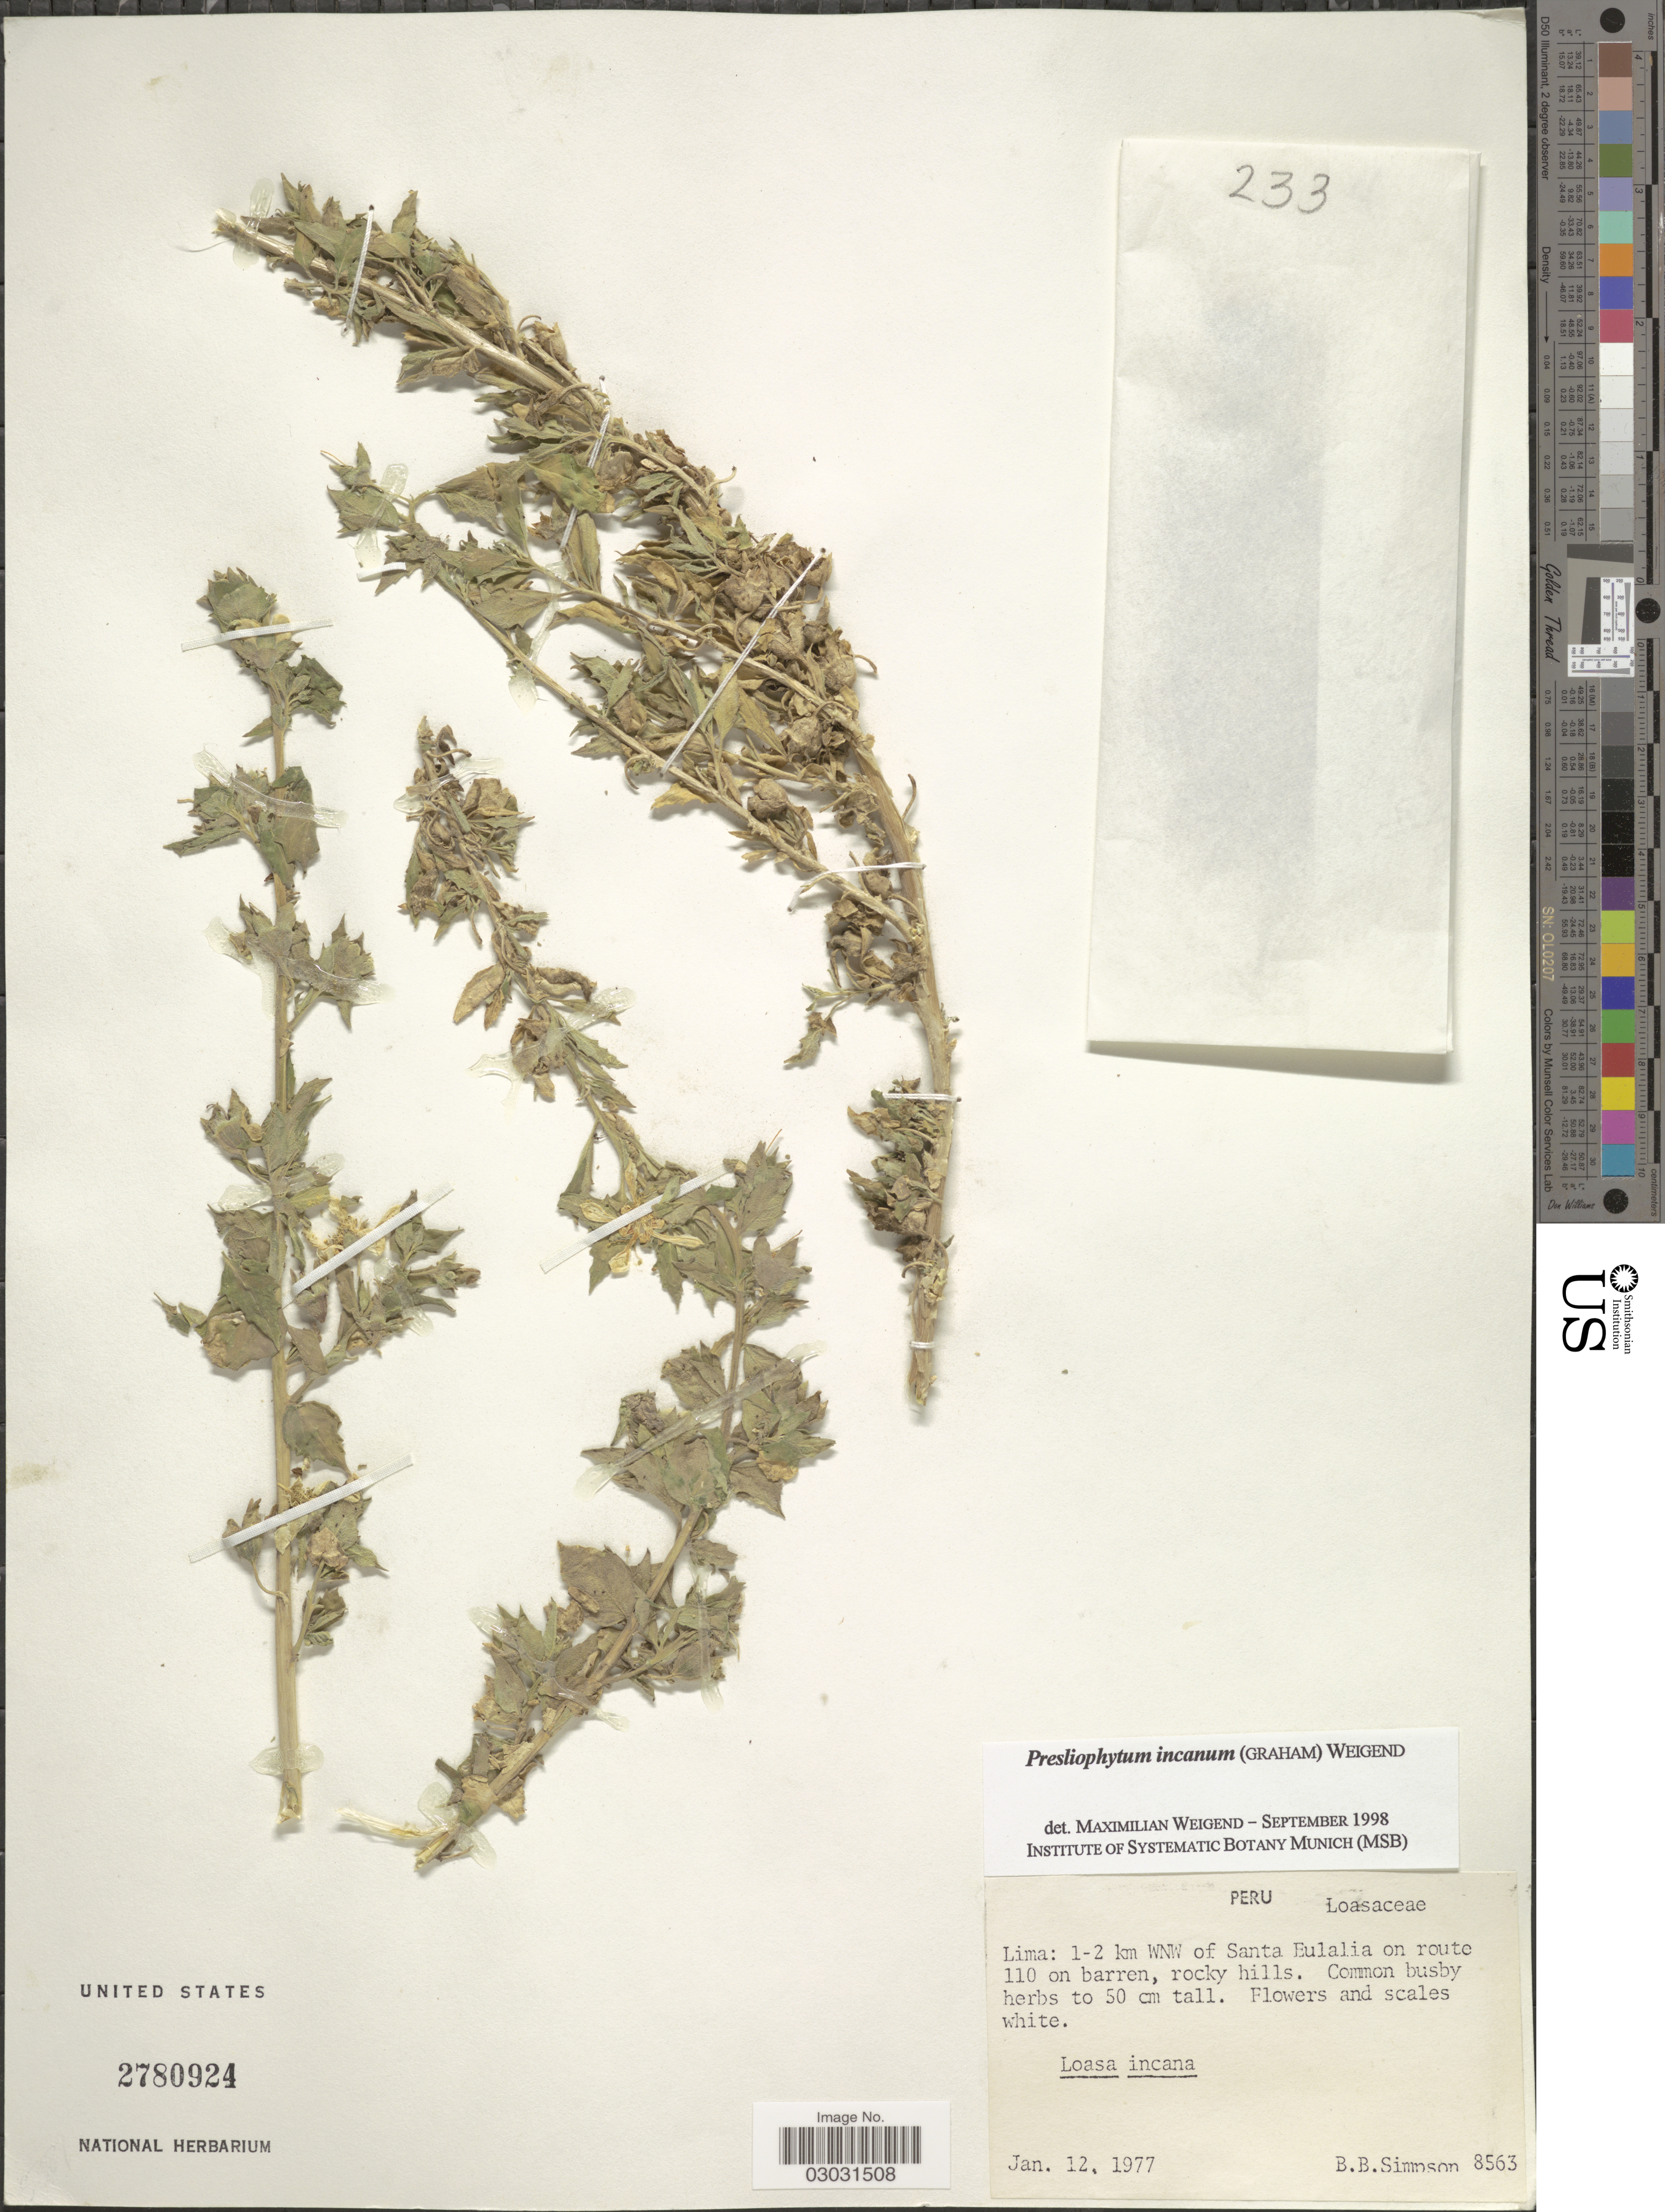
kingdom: Plantae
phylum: Tracheophyta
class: Magnoliopsida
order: Cornales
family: Loasaceae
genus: Presliophytum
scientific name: Presliophytum incanum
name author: (Graham) Weigand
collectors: B. Simpson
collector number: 8563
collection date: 1977-01-12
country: Peru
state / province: Lima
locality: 1-2 km WNW of Santa Eulalia on route 110 on barren, rocky hills.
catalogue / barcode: US 2780924